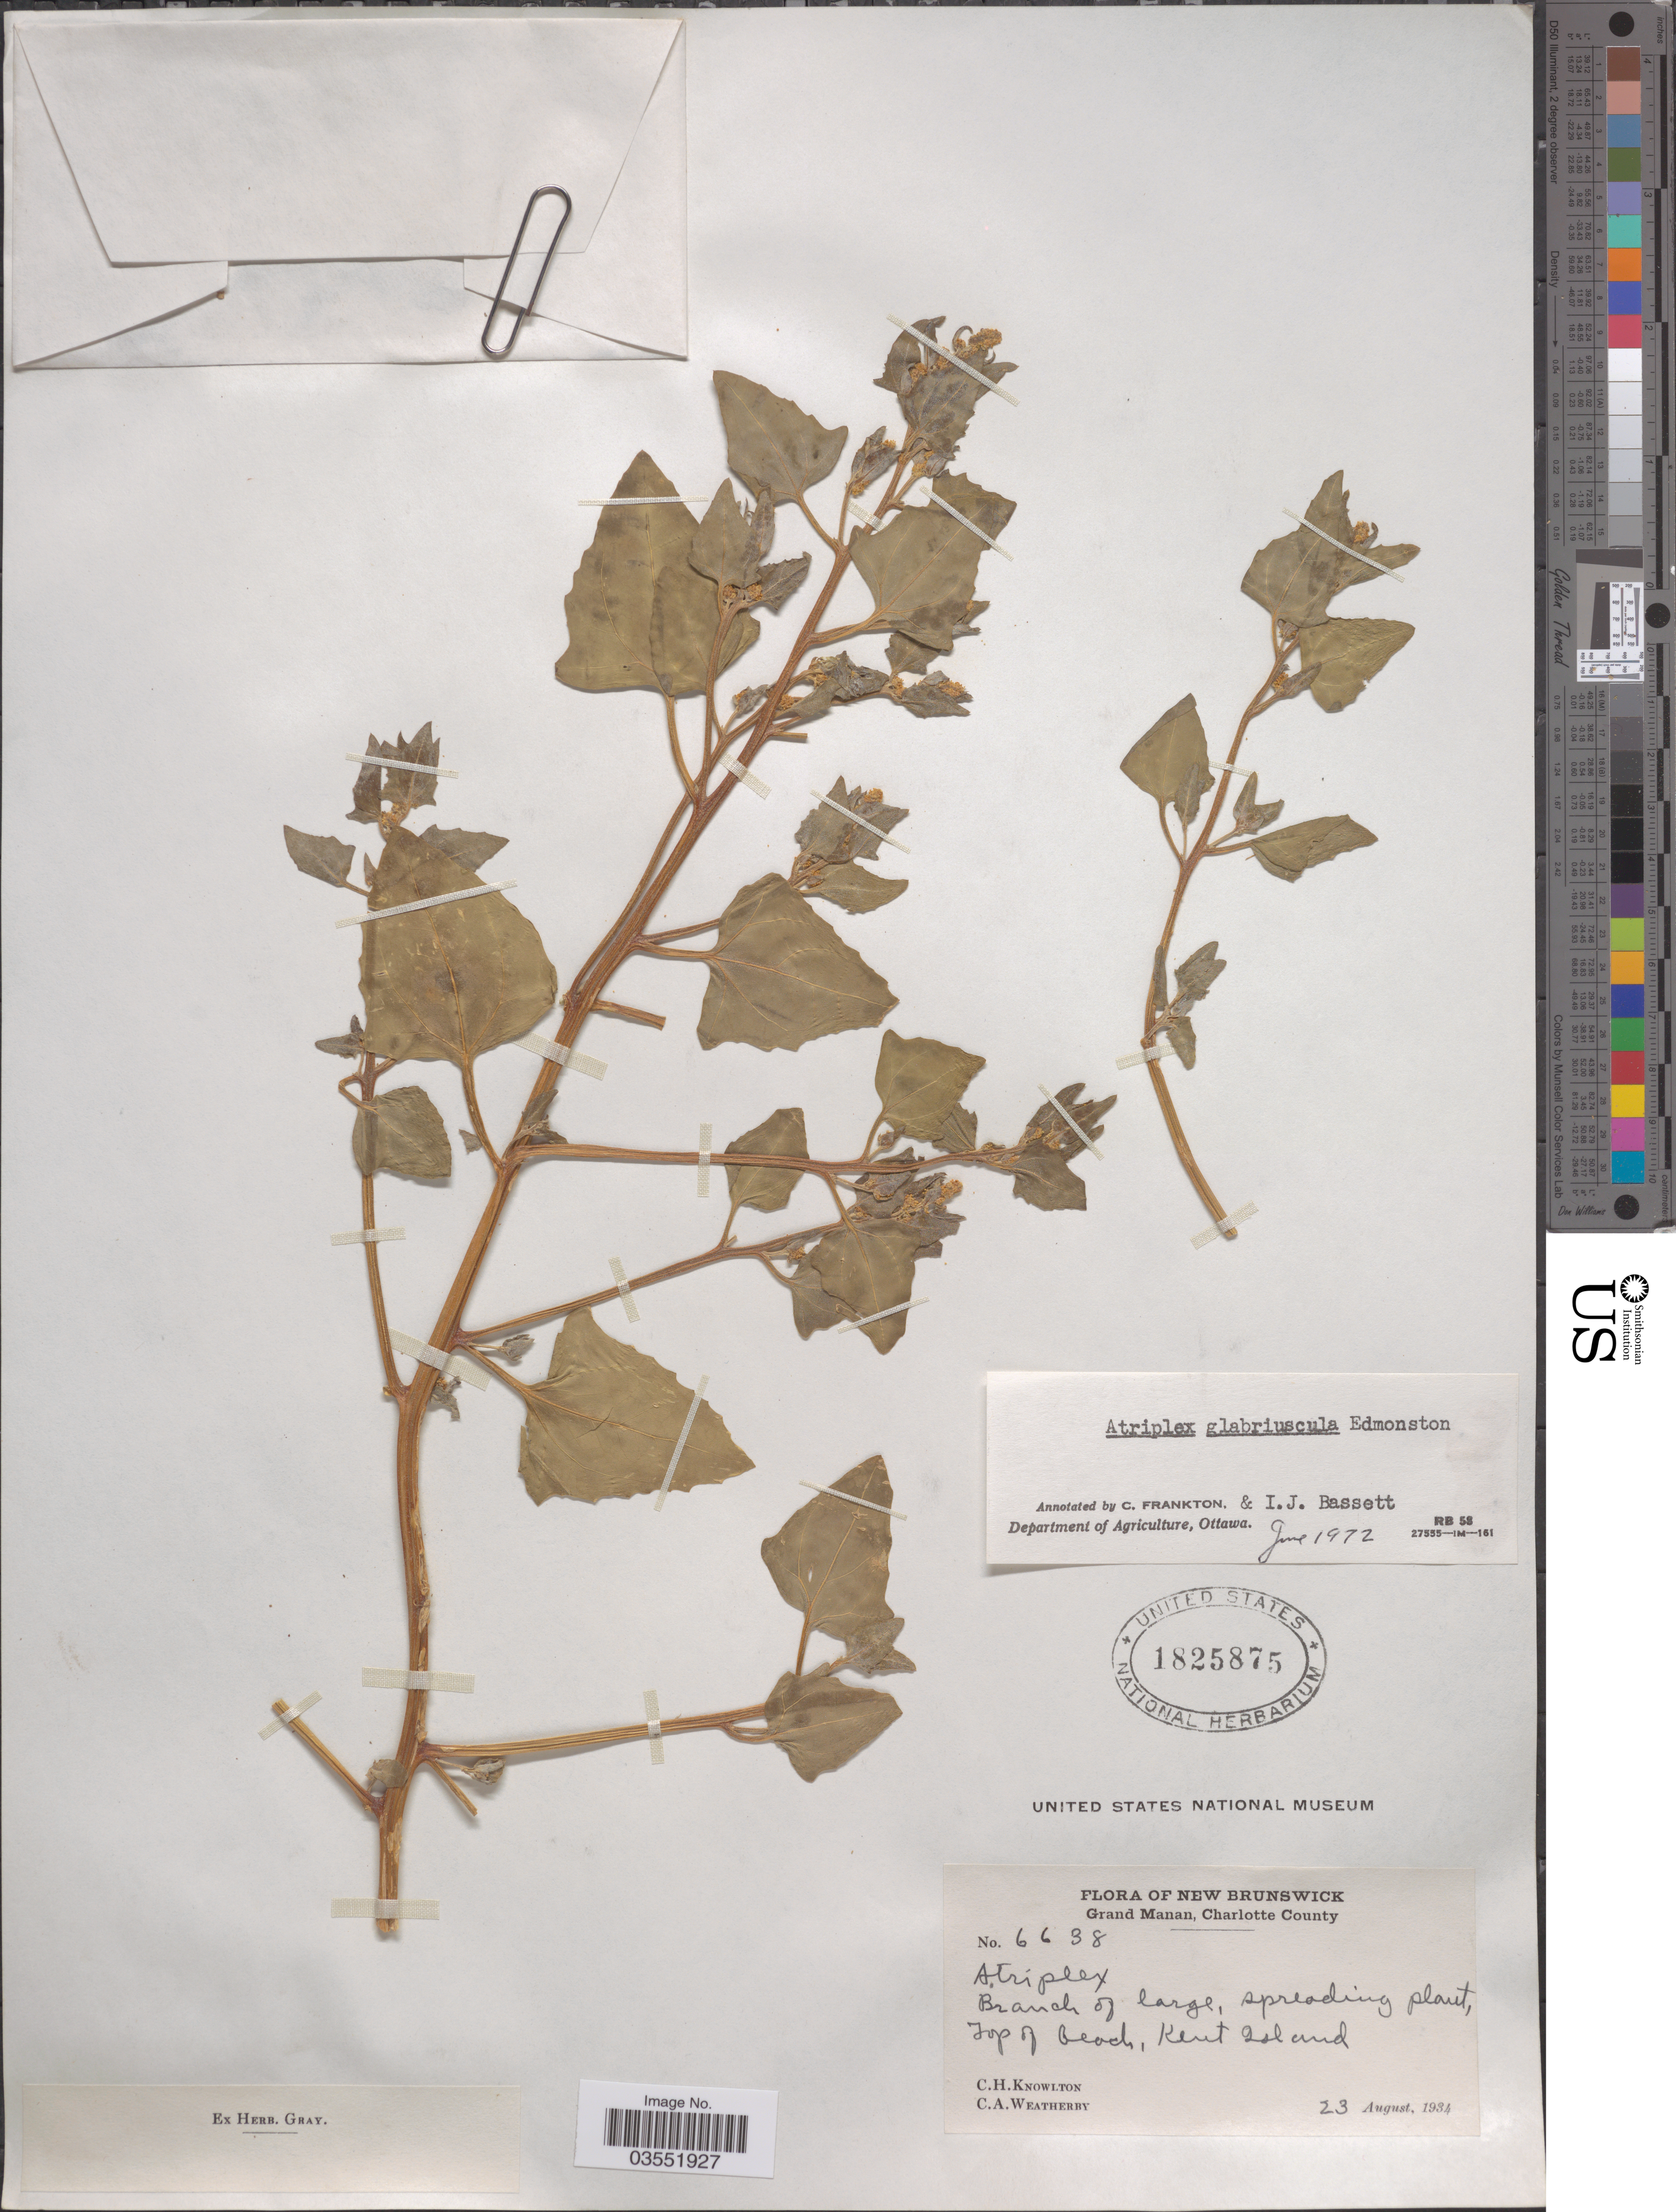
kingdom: Plantae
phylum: Tracheophyta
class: Magnoliopsida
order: Caryophyllales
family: Amaranthaceae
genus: Atriplex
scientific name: Atriplex glabriuscula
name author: Edmondston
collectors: C. H. Knowlton & C. A. Weatherby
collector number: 6638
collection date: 1934-08-23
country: Canada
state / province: New Brunswick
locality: Grand Manan, Charlotte County. Top of beach, Kent Island.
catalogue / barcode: US 1825875